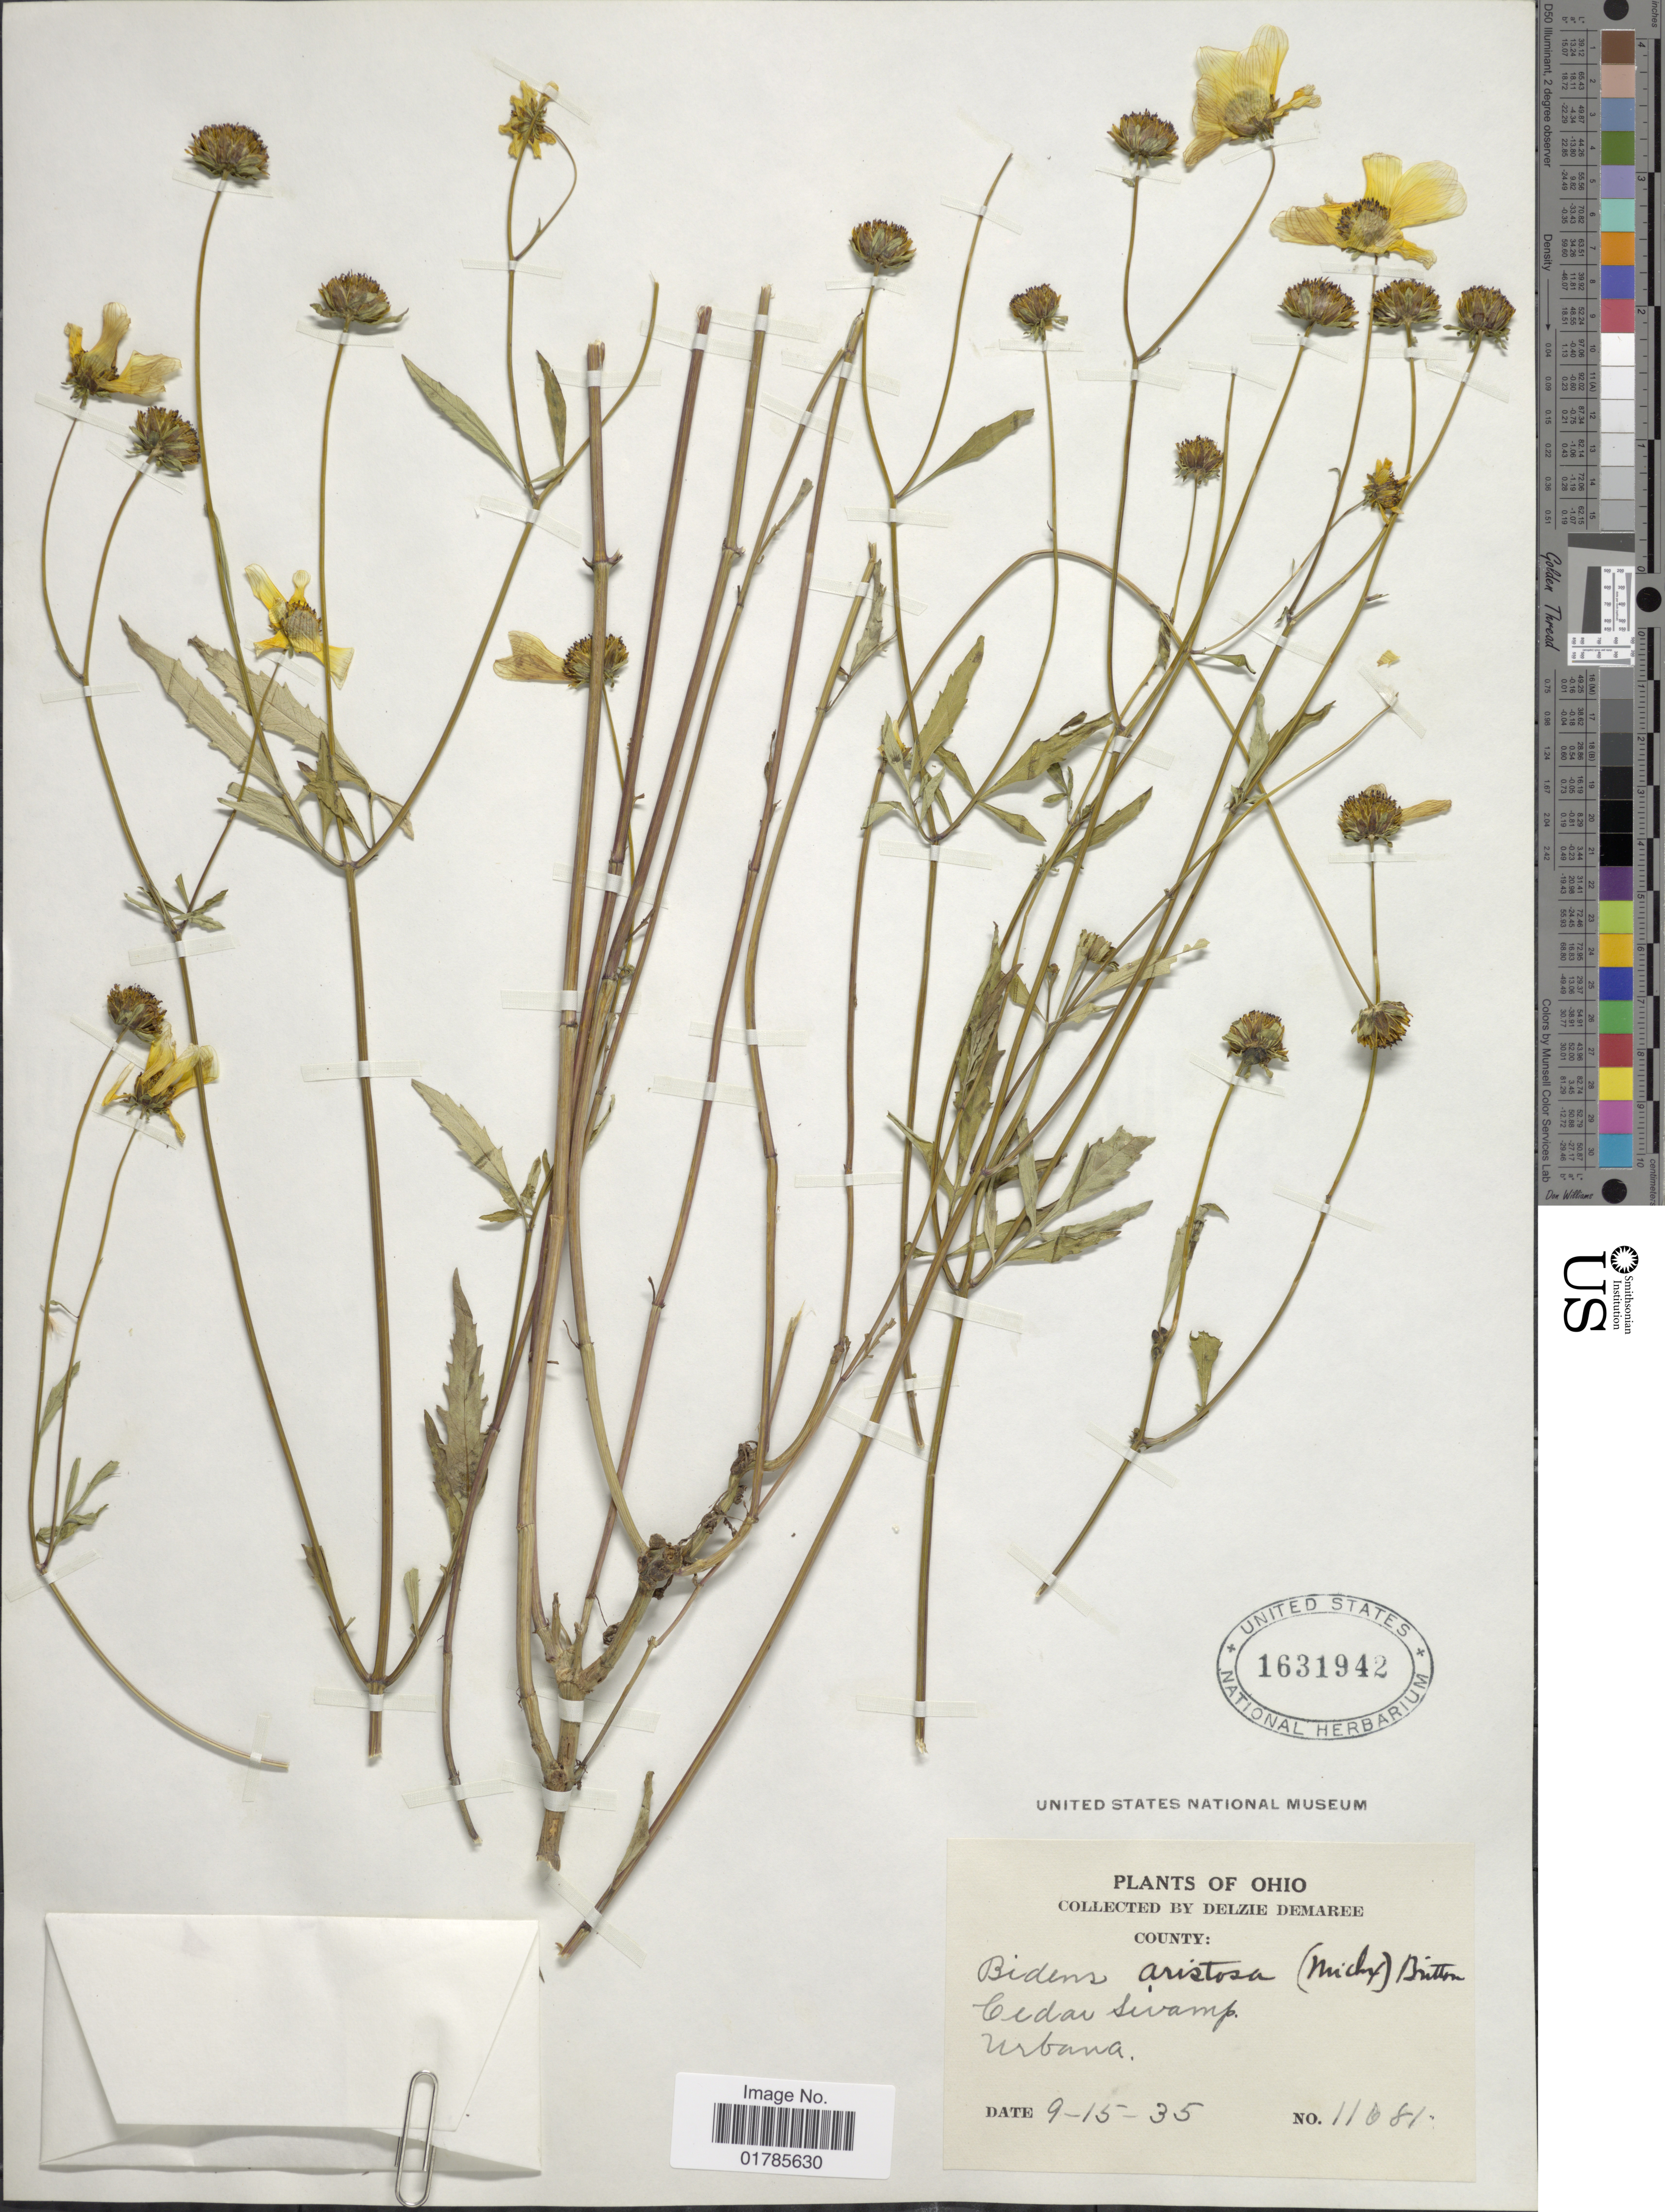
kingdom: Plantae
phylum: Tracheophyta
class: Magnoliopsida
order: Asterales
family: Asteraceae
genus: Bidens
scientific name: Bidens aristosa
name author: (Michx.) Britton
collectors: D. Demaree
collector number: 11681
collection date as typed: Transcribed d/m/y: 15/9/35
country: United States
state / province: Ohio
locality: Cedar swamp, Urbana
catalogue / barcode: US 1631942